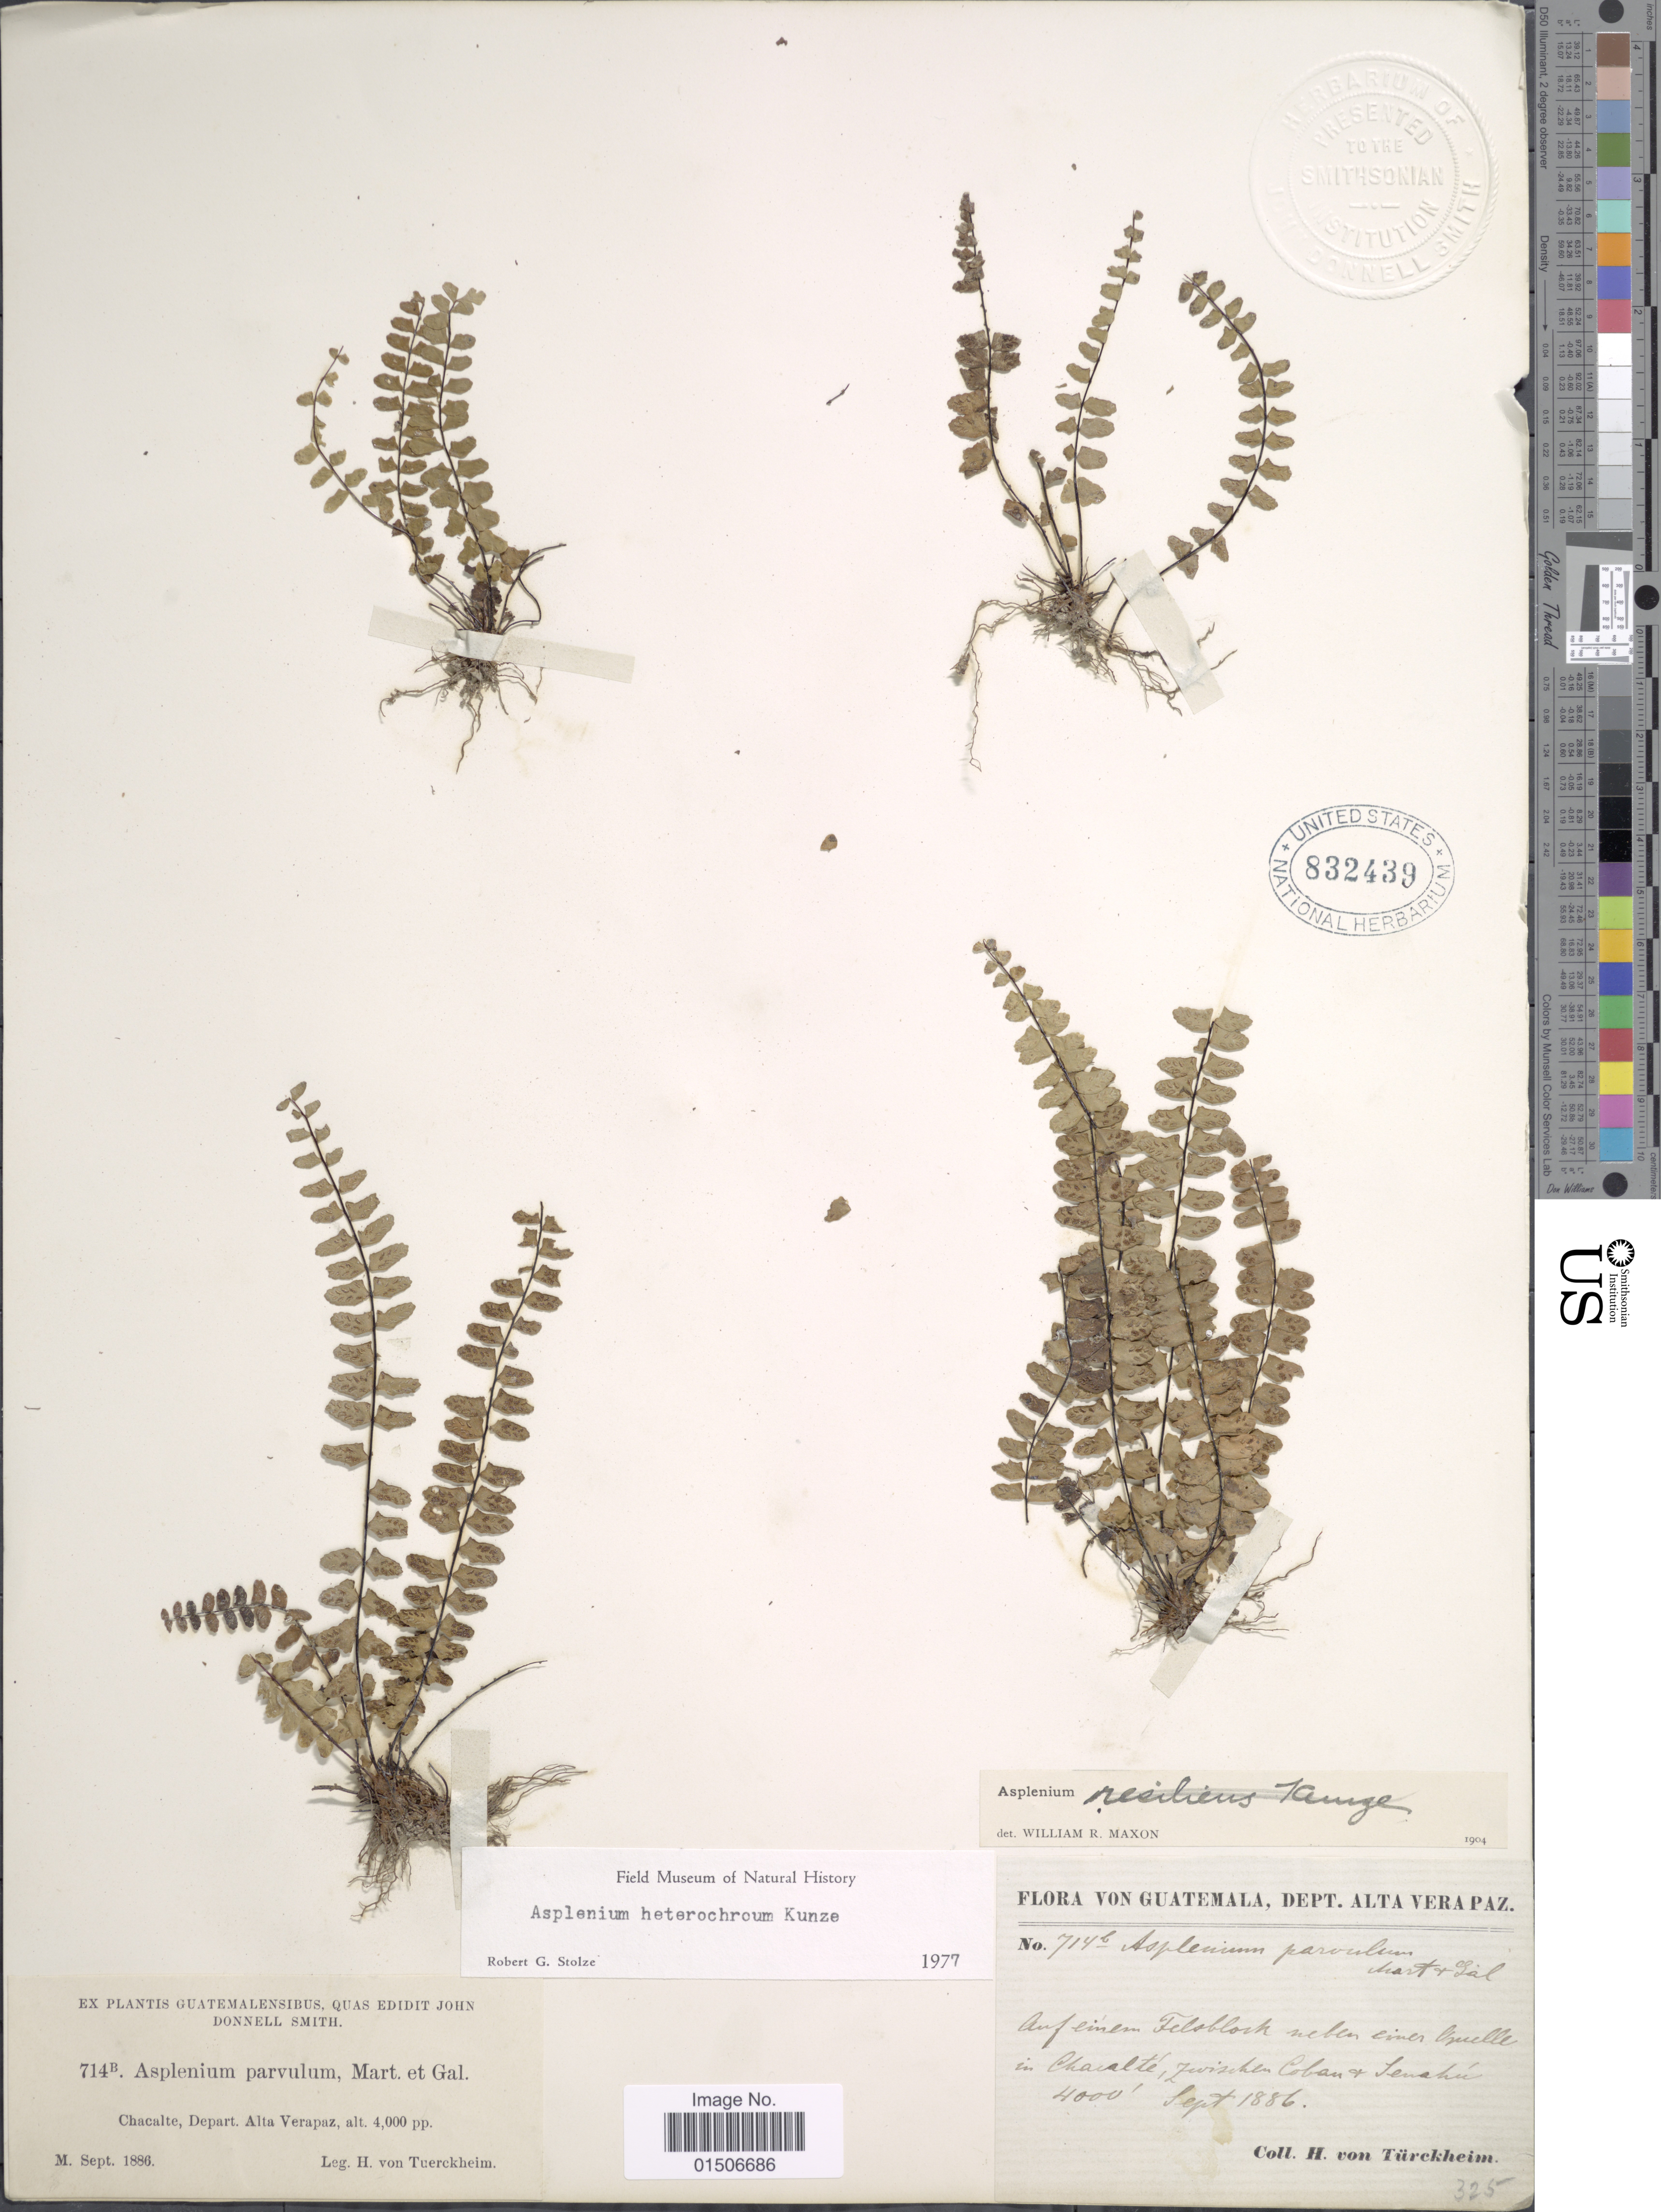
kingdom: Plantae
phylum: Tracheophyta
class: Polypodiopsida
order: Polypodiales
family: Aspleniaceae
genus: Asplenium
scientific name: Asplenium heterochroum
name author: Kunze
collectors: H. von Türckheim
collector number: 714B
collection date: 1886-09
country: Guatemala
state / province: Alta Verapaz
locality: Chacalte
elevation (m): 1219